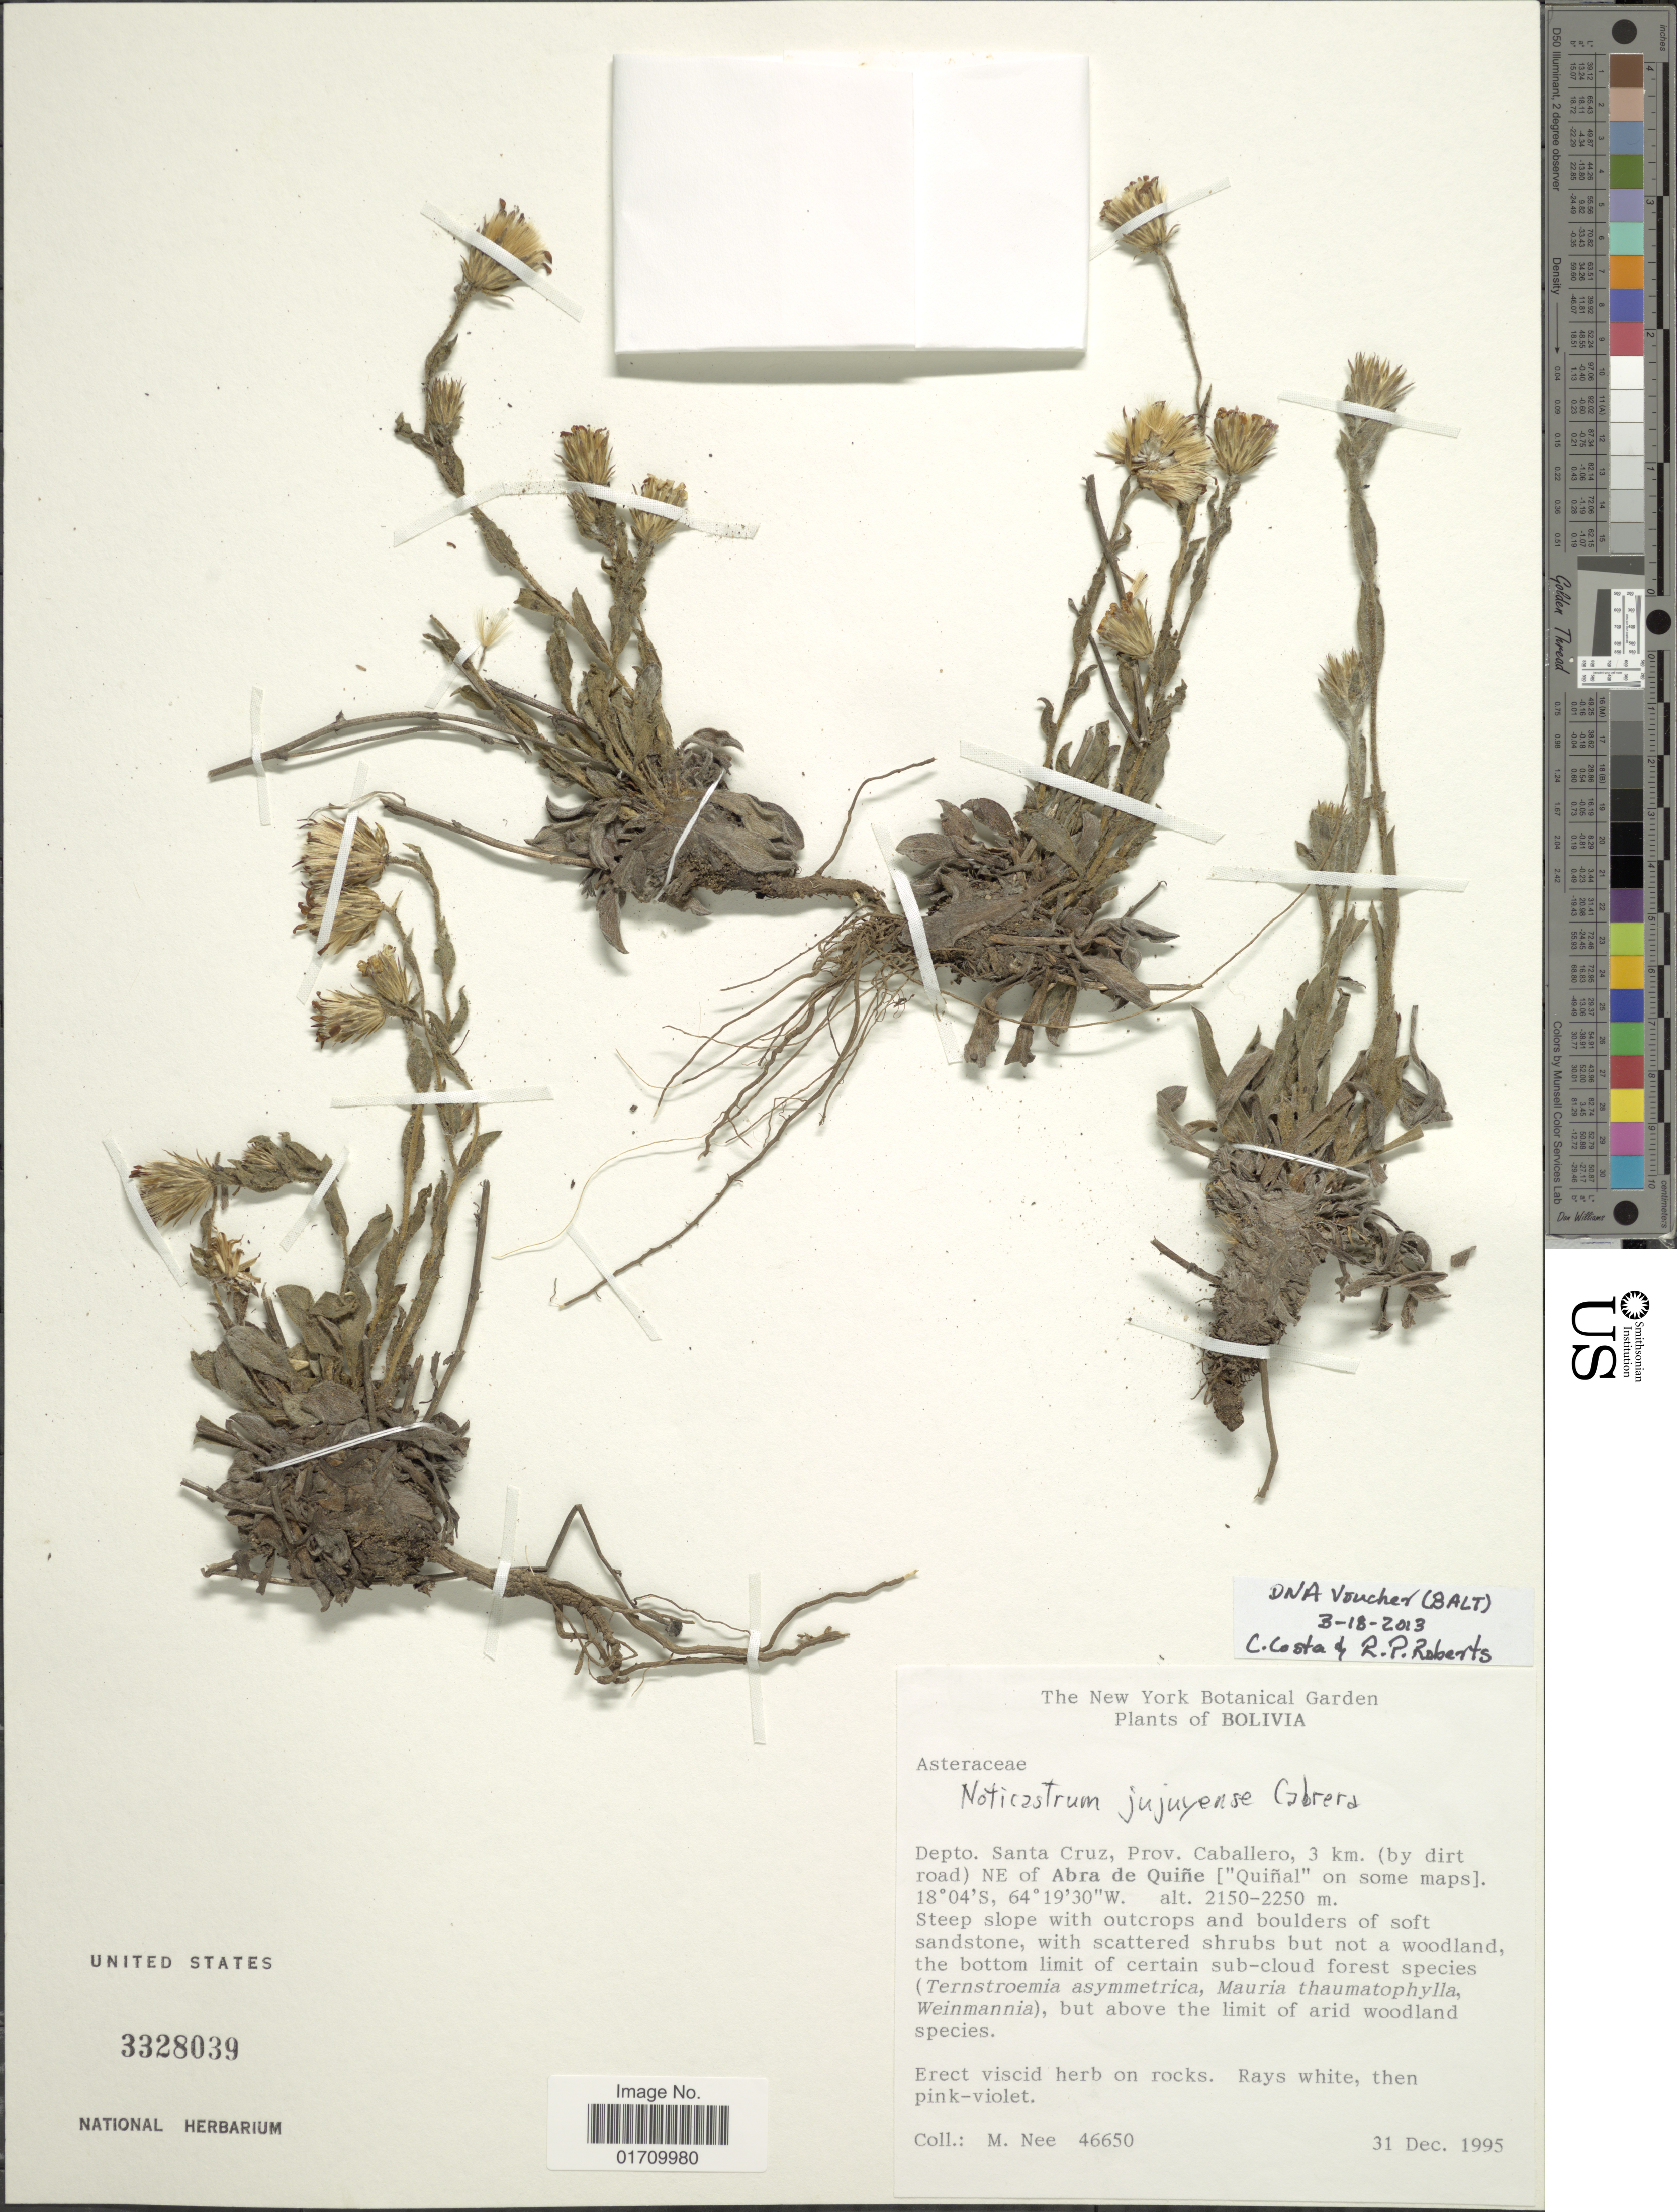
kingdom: Plantae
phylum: Tracheophyta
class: Magnoliopsida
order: Asterales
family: Asteraceae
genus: Noticastrum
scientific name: Noticastrum jujuyense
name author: Cabrera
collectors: M. Nee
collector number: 46650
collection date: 1995-12-31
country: Bolivia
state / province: Santa Cruz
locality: Prov. Caballero, 3 km (by dirt road) NE of Abra de Quine (Quinal on some maps)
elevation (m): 2150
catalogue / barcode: US 3328039